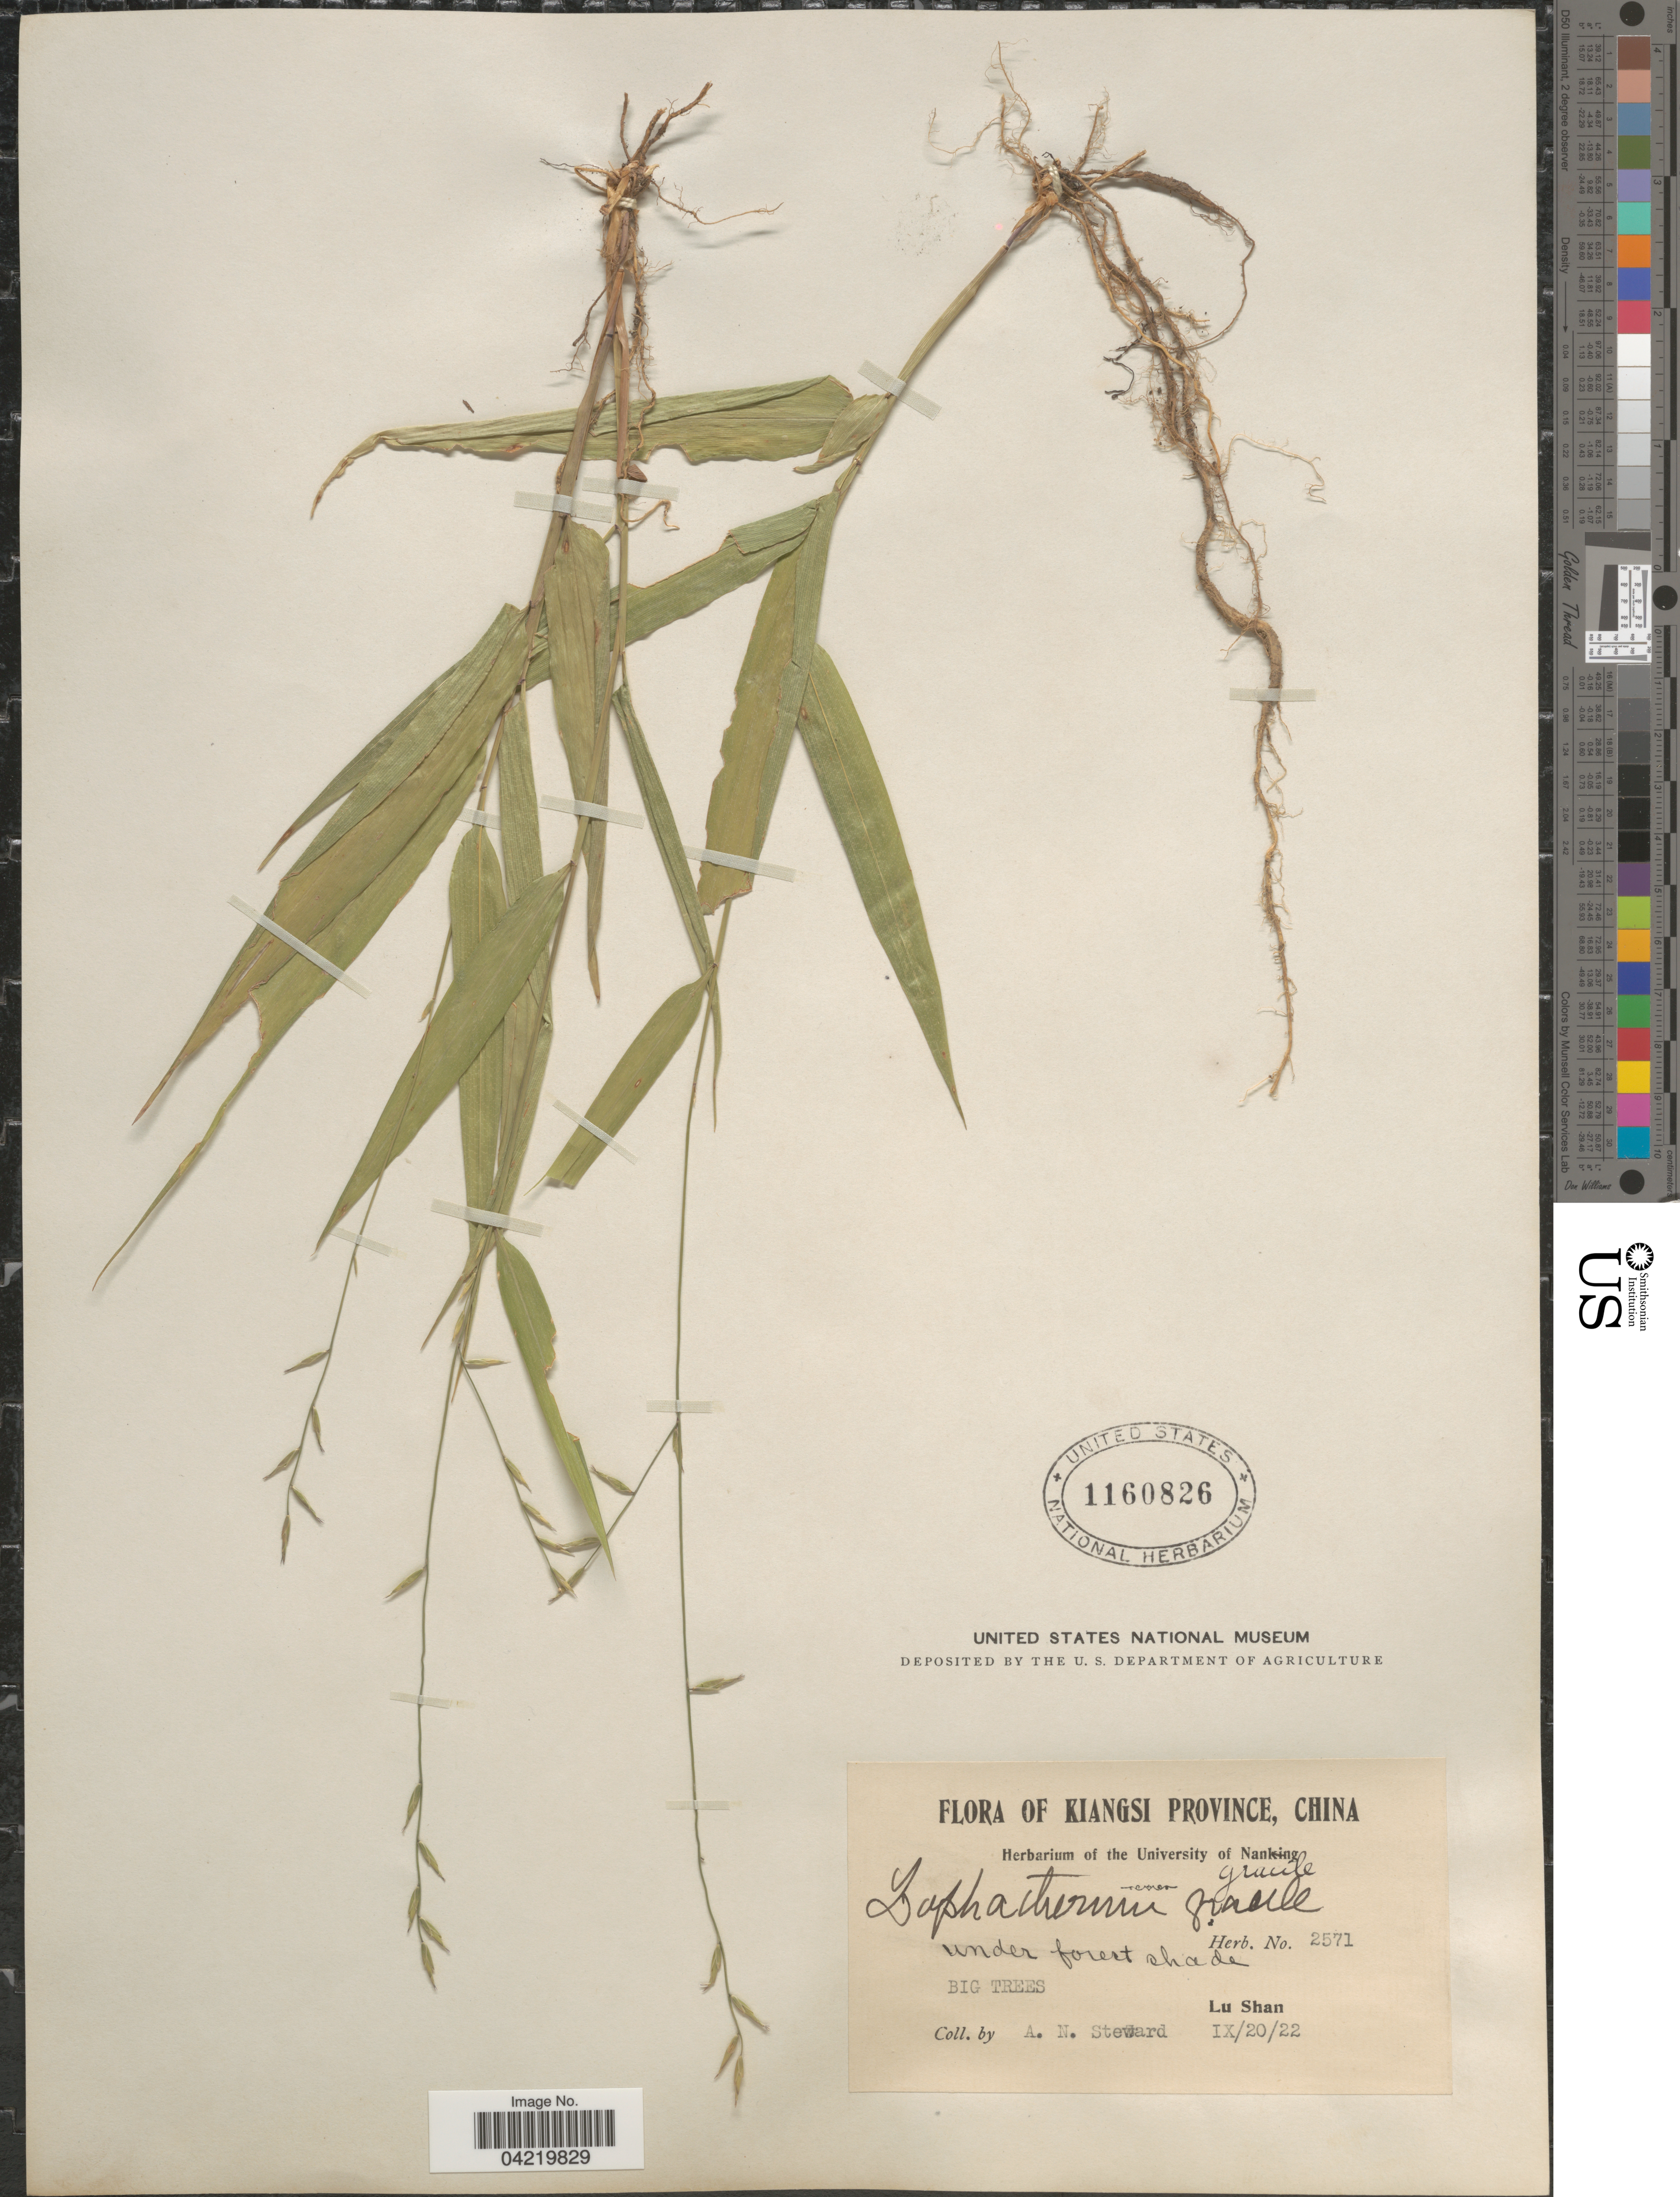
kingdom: Plantae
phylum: Tracheophyta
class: Liliopsida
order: Poales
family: Poaceae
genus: Lophatherum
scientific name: Lophatherum gracile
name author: Brongn.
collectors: A. N. Steward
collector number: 2571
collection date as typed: Transcribed d/m/y: 20/9/22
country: China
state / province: Jiangxi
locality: Kiangsi Province. Lu Shan. Under forest shade. Big trees.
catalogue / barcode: US 1160826